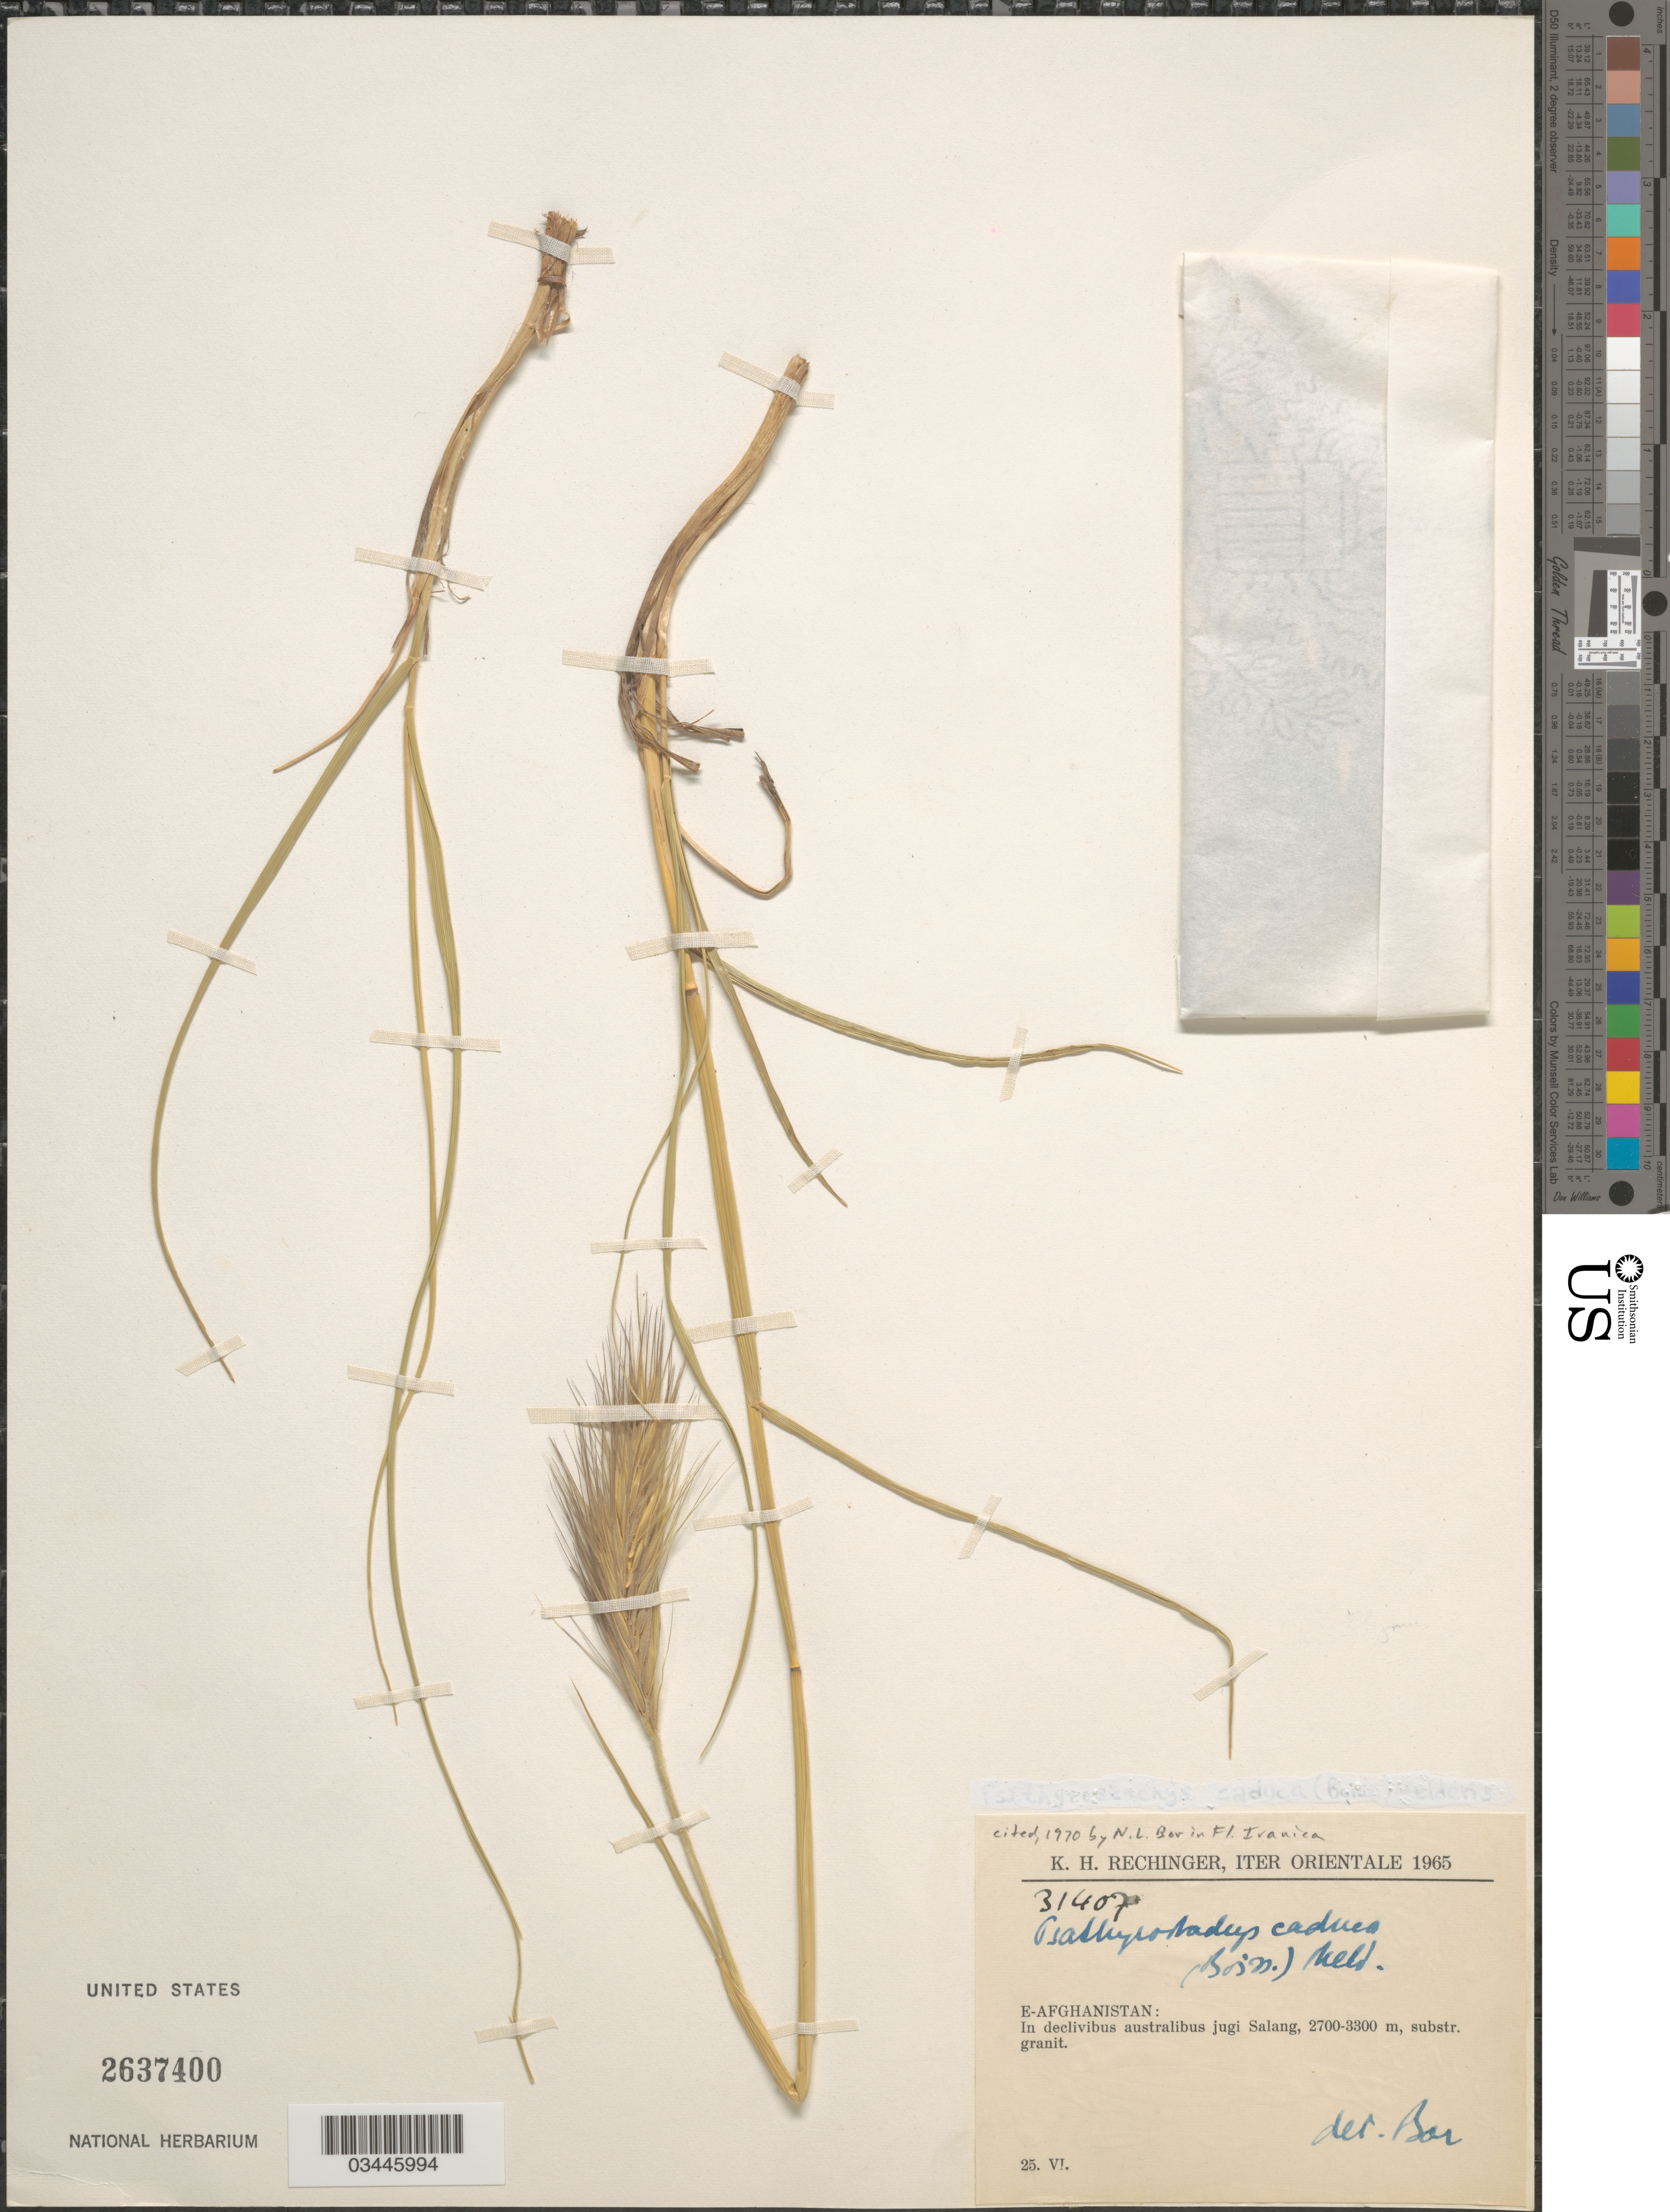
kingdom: Plantae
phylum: Tracheophyta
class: Liliopsida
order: Poales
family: Poaceae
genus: Psathyrostachys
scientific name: Psathyrostachys caduca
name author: (Boiss.) Melderis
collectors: K. H. Rechinger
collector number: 31407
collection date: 1965-06-25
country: Afghanistan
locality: Iter Orientale 1965. E-Afghanistan: In declivibus australibus jugi Salang.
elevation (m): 2700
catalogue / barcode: US 2637400